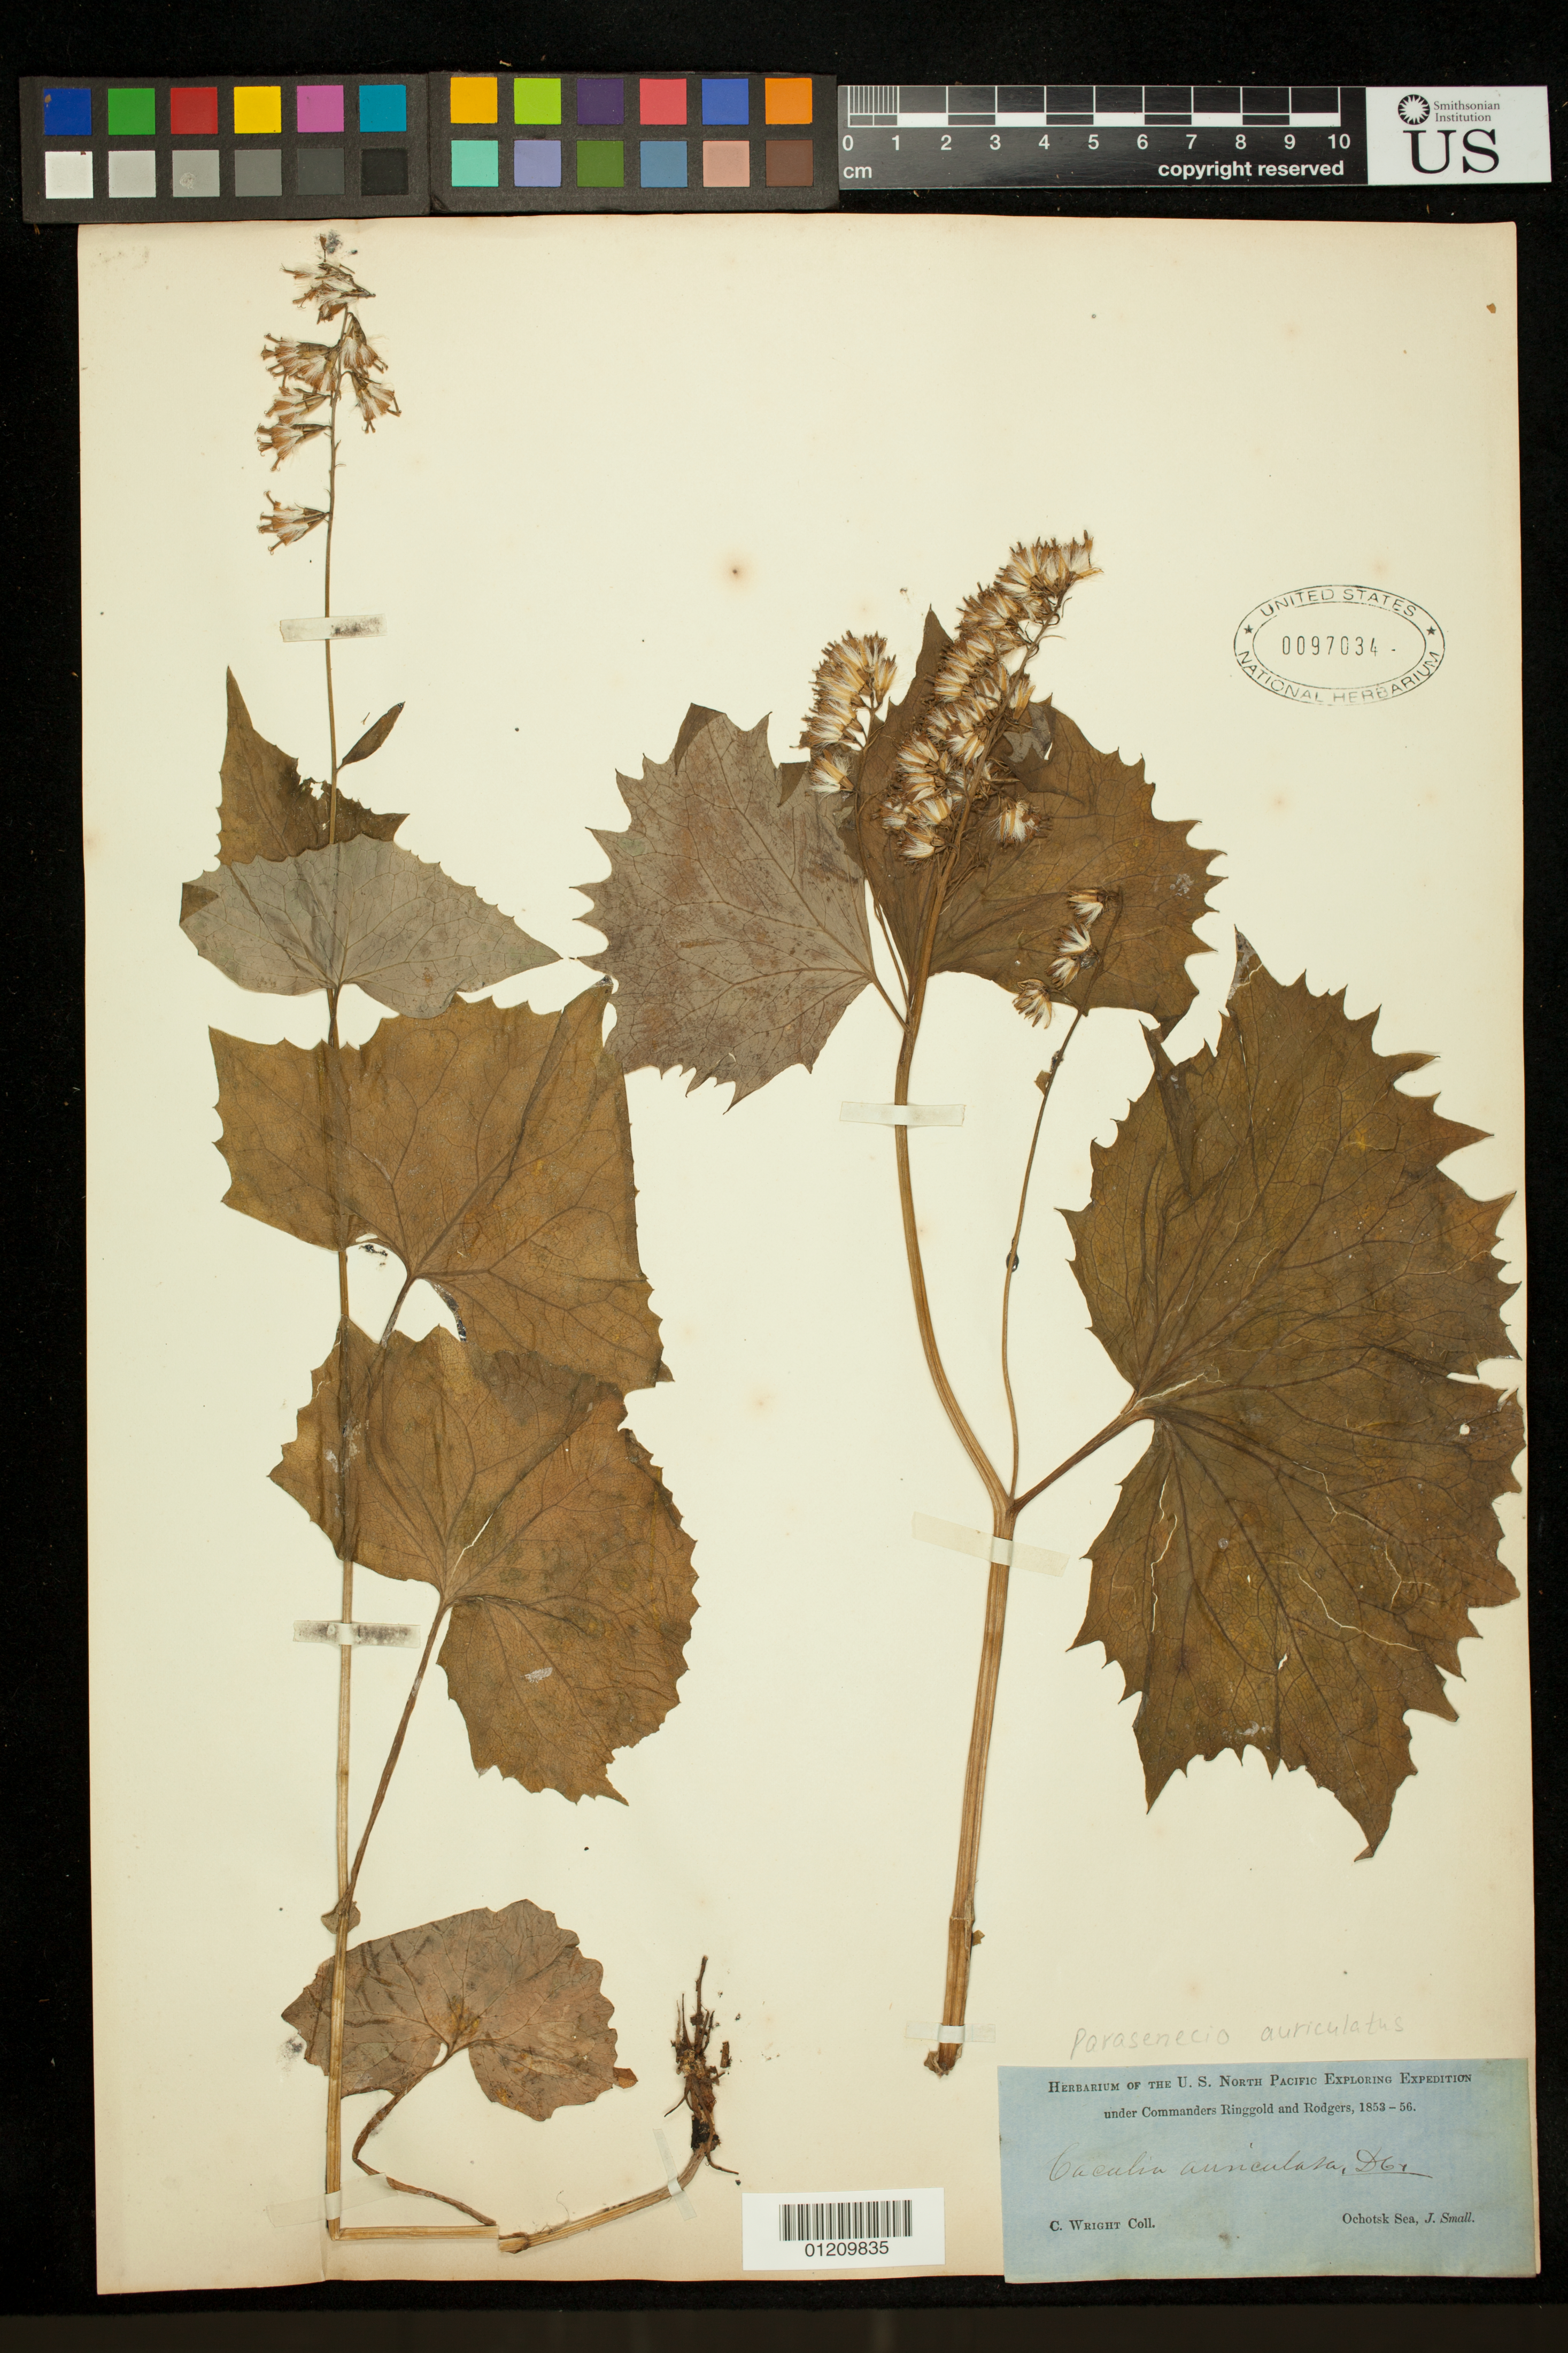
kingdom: Plantae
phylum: Tracheophyta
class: Magnoliopsida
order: Asterales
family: Asteraceae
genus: Parasenecio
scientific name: Parasenecio auriculatus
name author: (DC.) H. Koyama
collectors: C. Wright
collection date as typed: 1853 to -- --- 1856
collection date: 1853/1856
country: Russian Federation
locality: Ochotsk Sea.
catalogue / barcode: US 97034